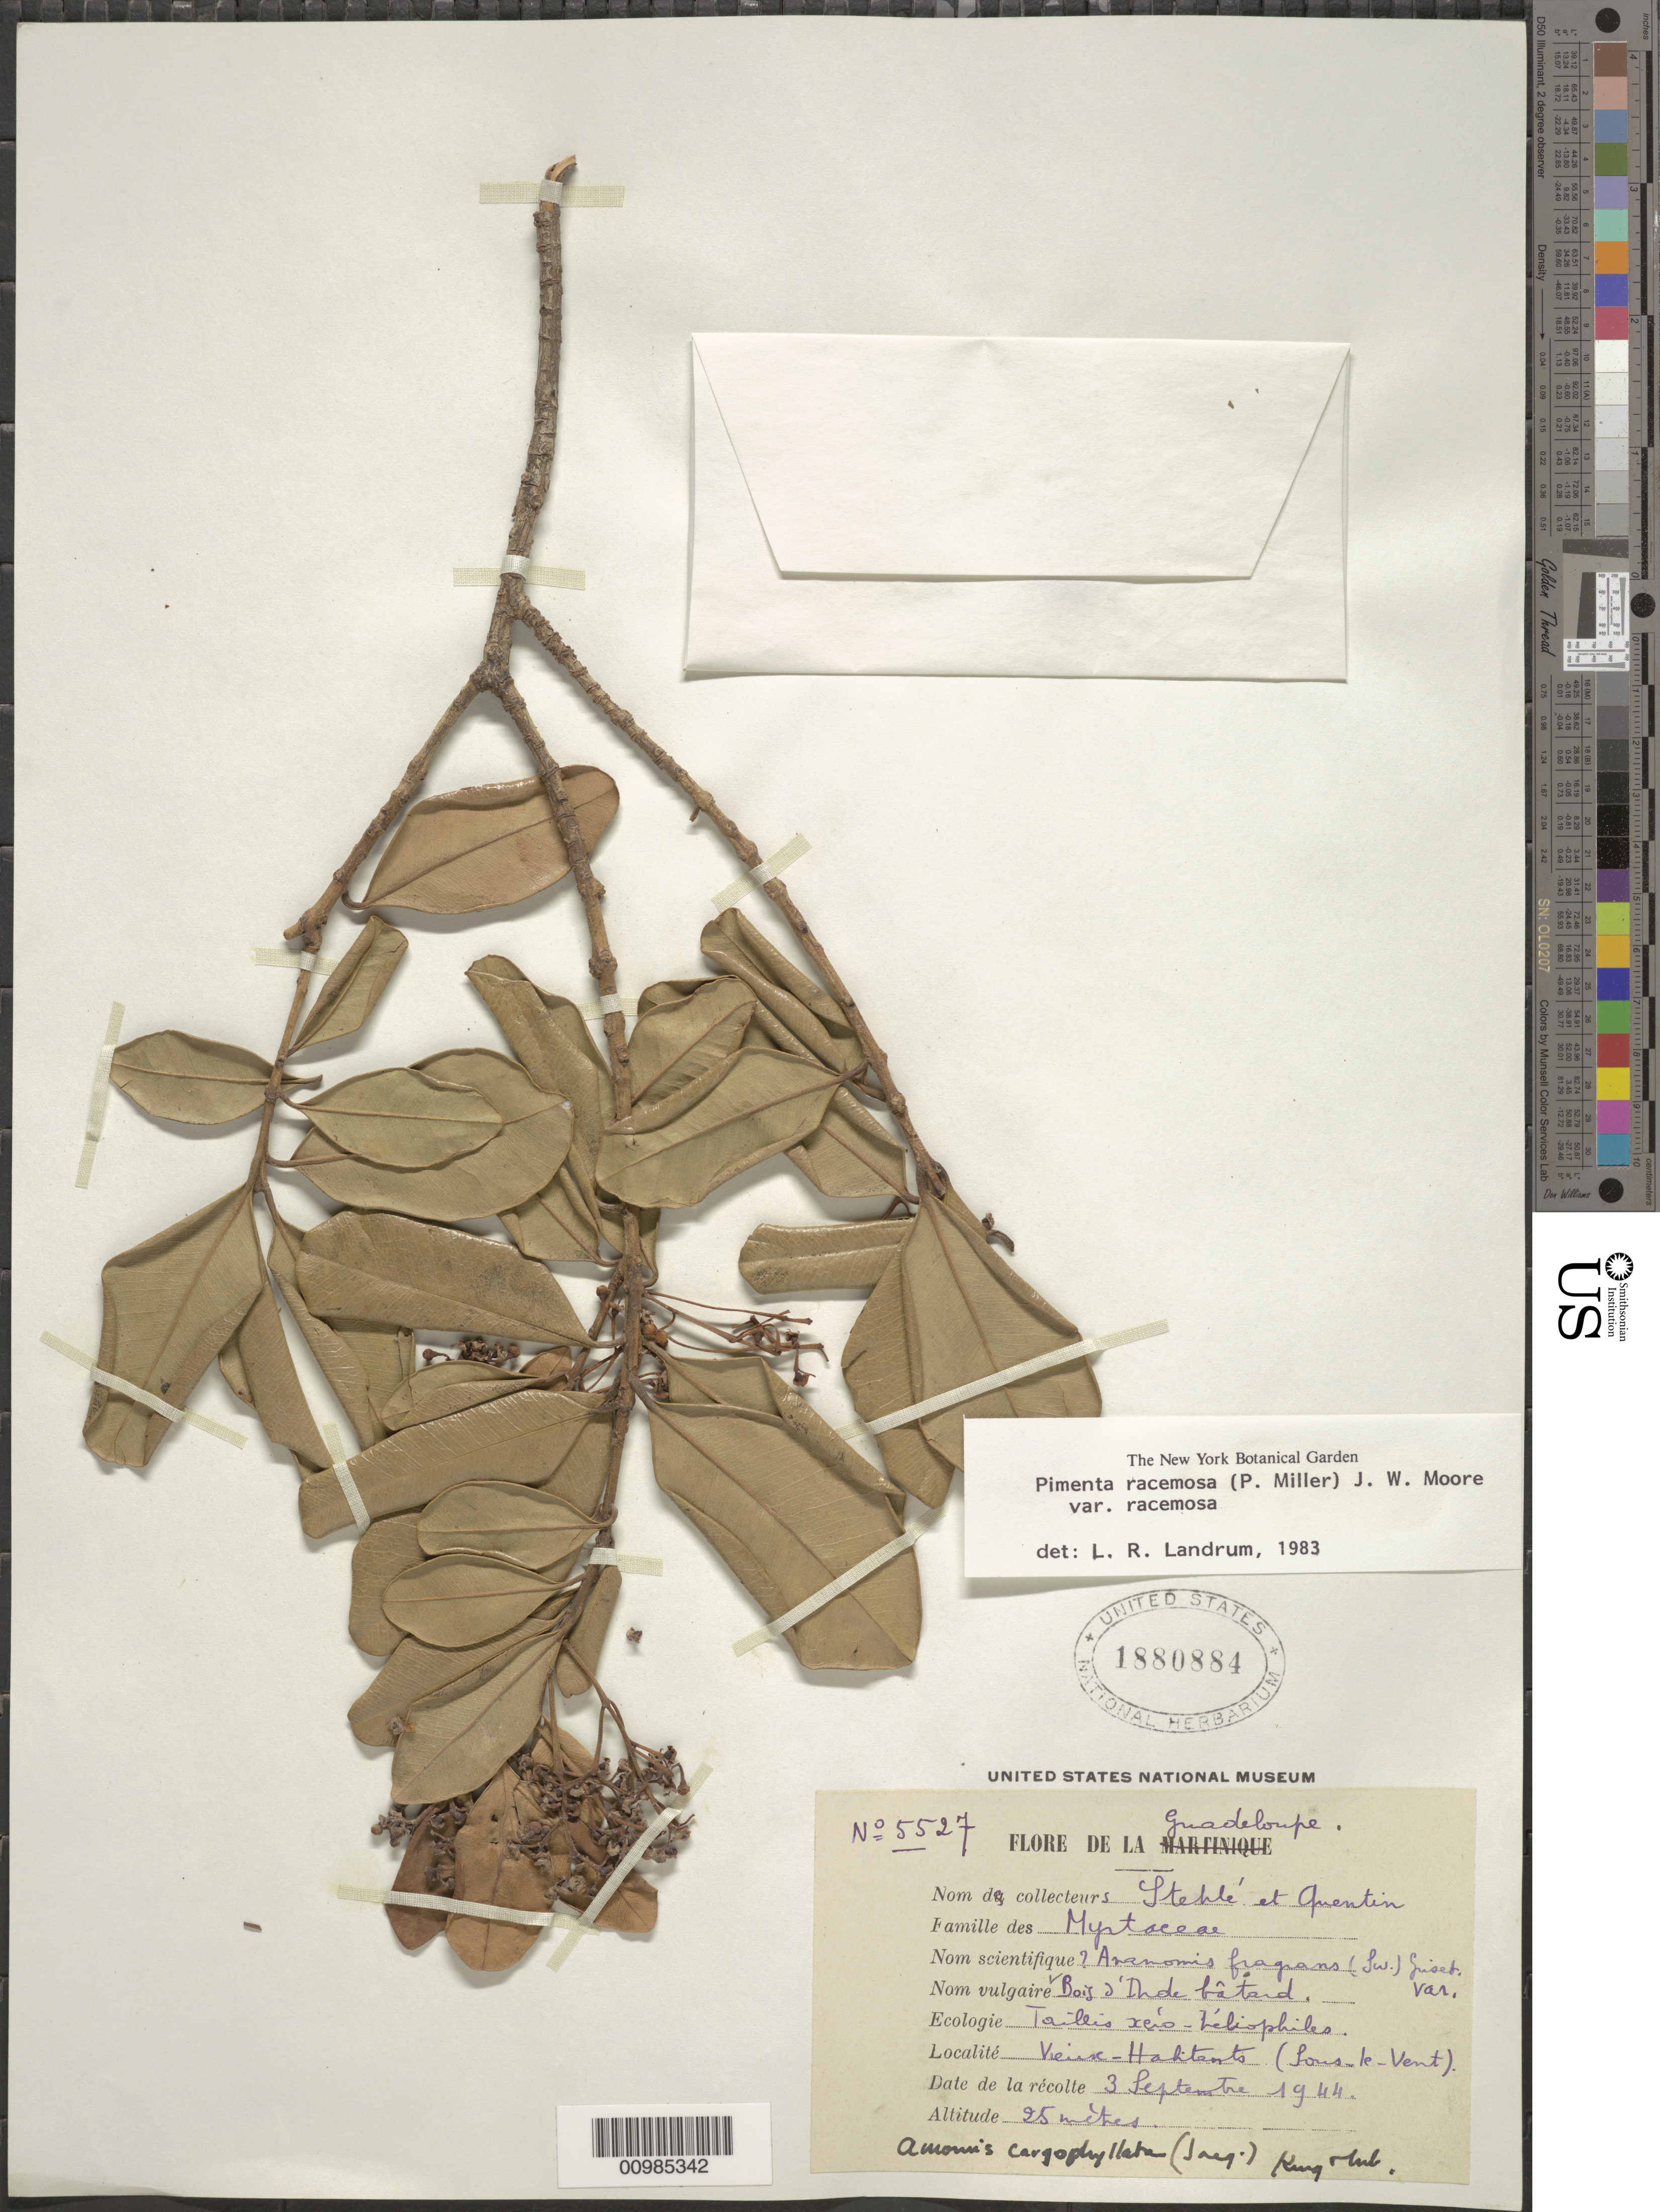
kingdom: Plantae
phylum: Tracheophyta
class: Magnoliopsida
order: Myrtales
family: Myrtaceae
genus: Pimenta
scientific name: Pimenta racemosa var. racemosa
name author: (Mill.) J.W. Moore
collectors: H. Stehlé & R. Quentin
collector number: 5527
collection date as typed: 03 Sep 1944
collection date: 1944-09-03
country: Guadeloupe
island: Basse Terre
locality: Vieux-Habitants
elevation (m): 25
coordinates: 0 N, 0 E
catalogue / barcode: US 1880884